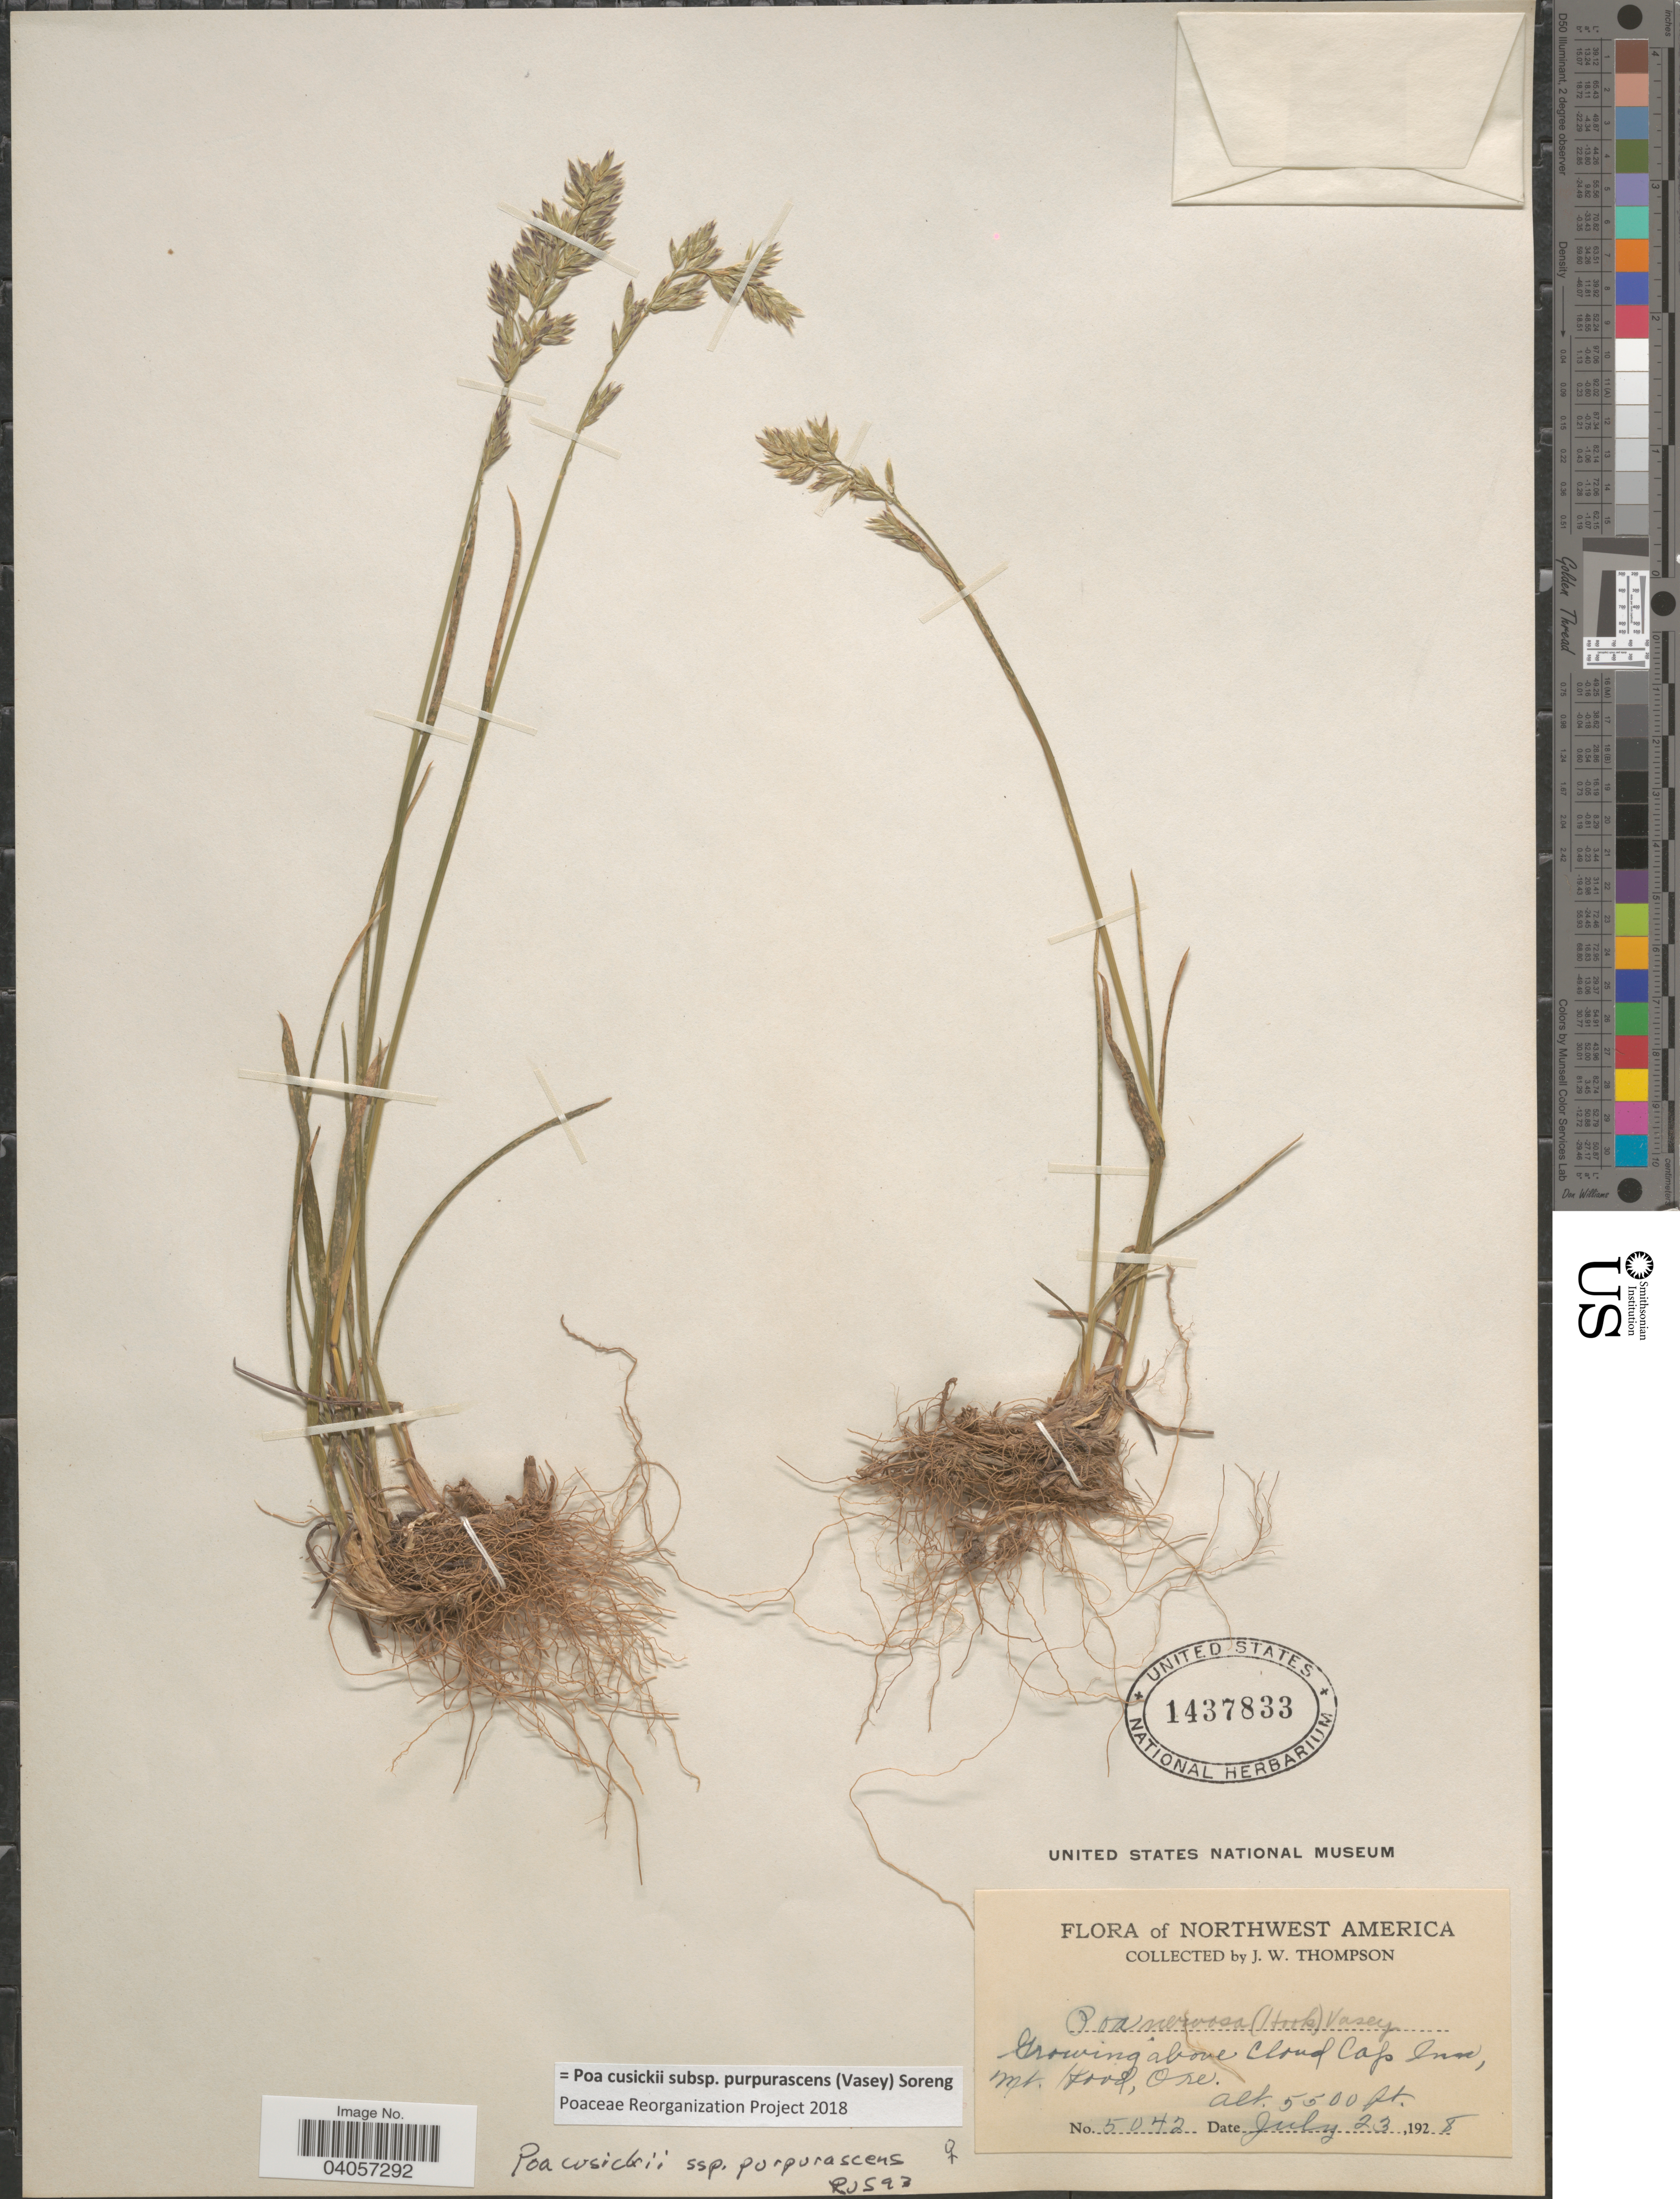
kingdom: Plantae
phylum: Tracheophyta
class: Liliopsida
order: Poales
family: Poaceae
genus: Poa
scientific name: Poa cusickii subsp. purpurascens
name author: (Vasey) Soreng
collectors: J. Thompson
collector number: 5042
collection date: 1928-07-23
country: United States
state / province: Oregon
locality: Northwest America. Growing above Cloud Cap Inn, Mt. Hood.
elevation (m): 1676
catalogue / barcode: US 1437833